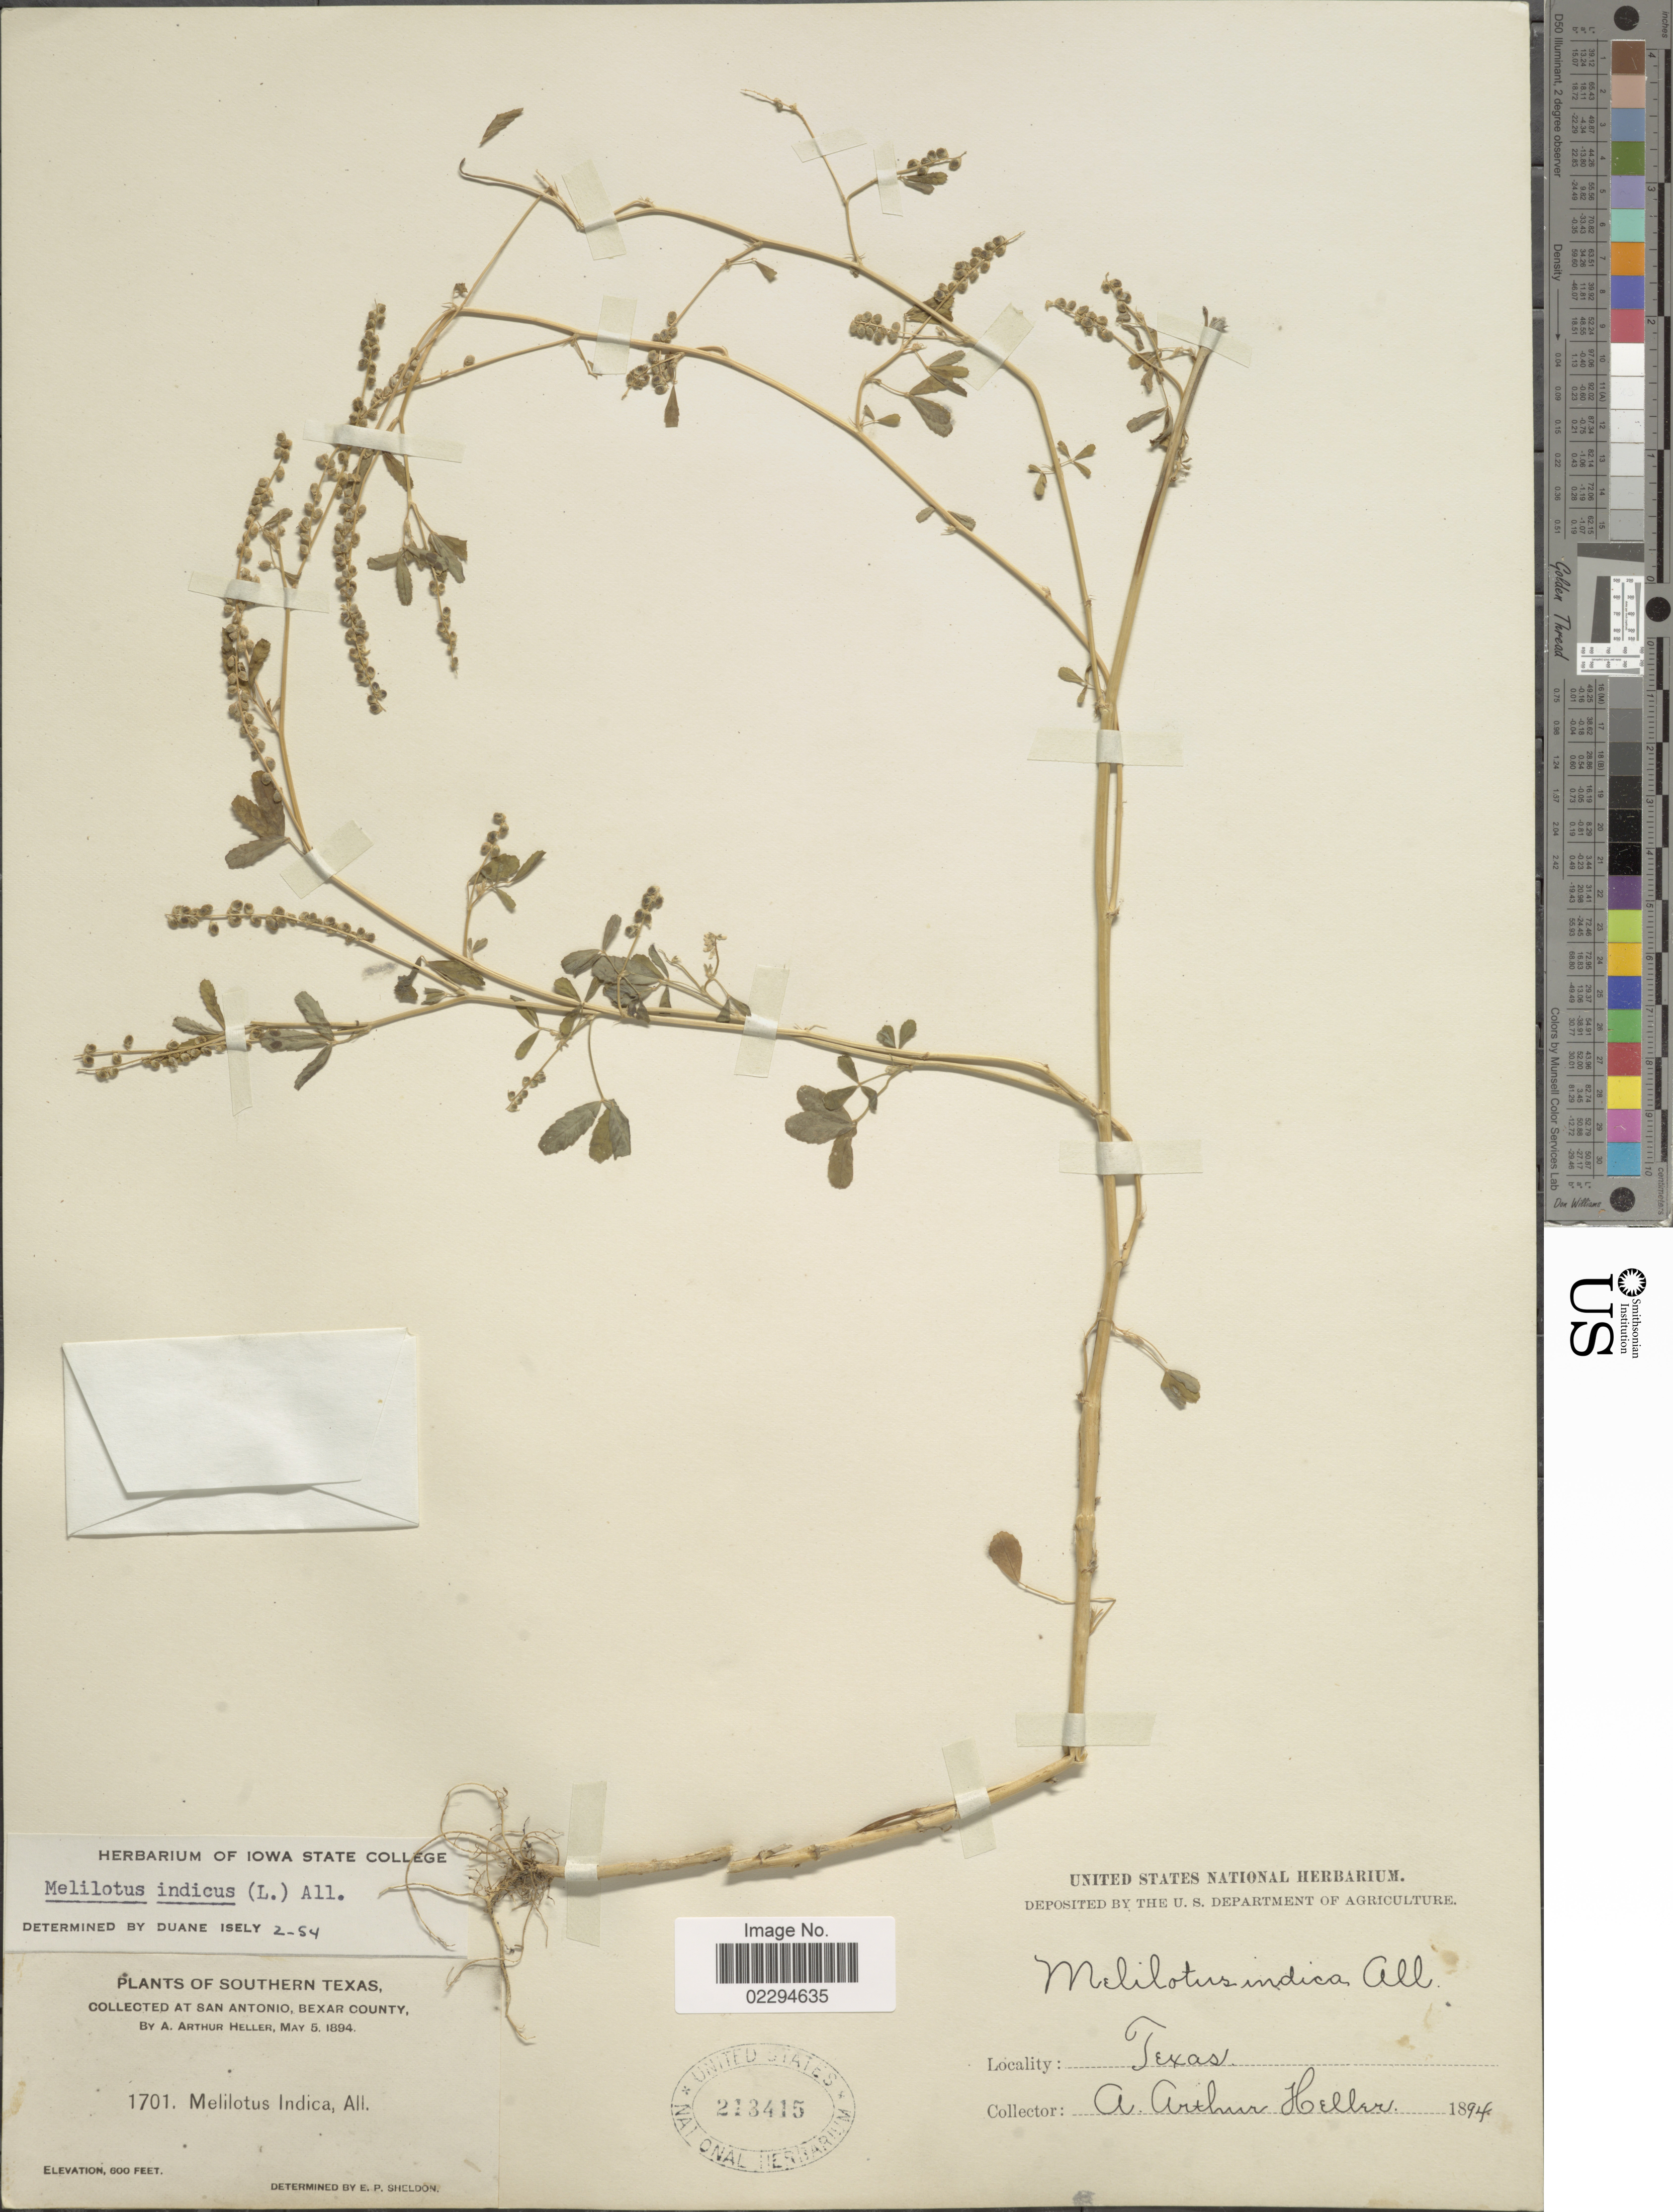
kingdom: Plantae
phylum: Tracheophyta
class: Magnoliopsida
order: Fabales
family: Fabaceae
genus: Melilotus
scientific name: Melilotus indicus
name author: (L.) All.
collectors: A. A. Heller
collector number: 1701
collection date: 1894-05-05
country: United States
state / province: Texas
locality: Southern Texas. San Antonio, Bexar County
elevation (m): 183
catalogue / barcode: US 213415